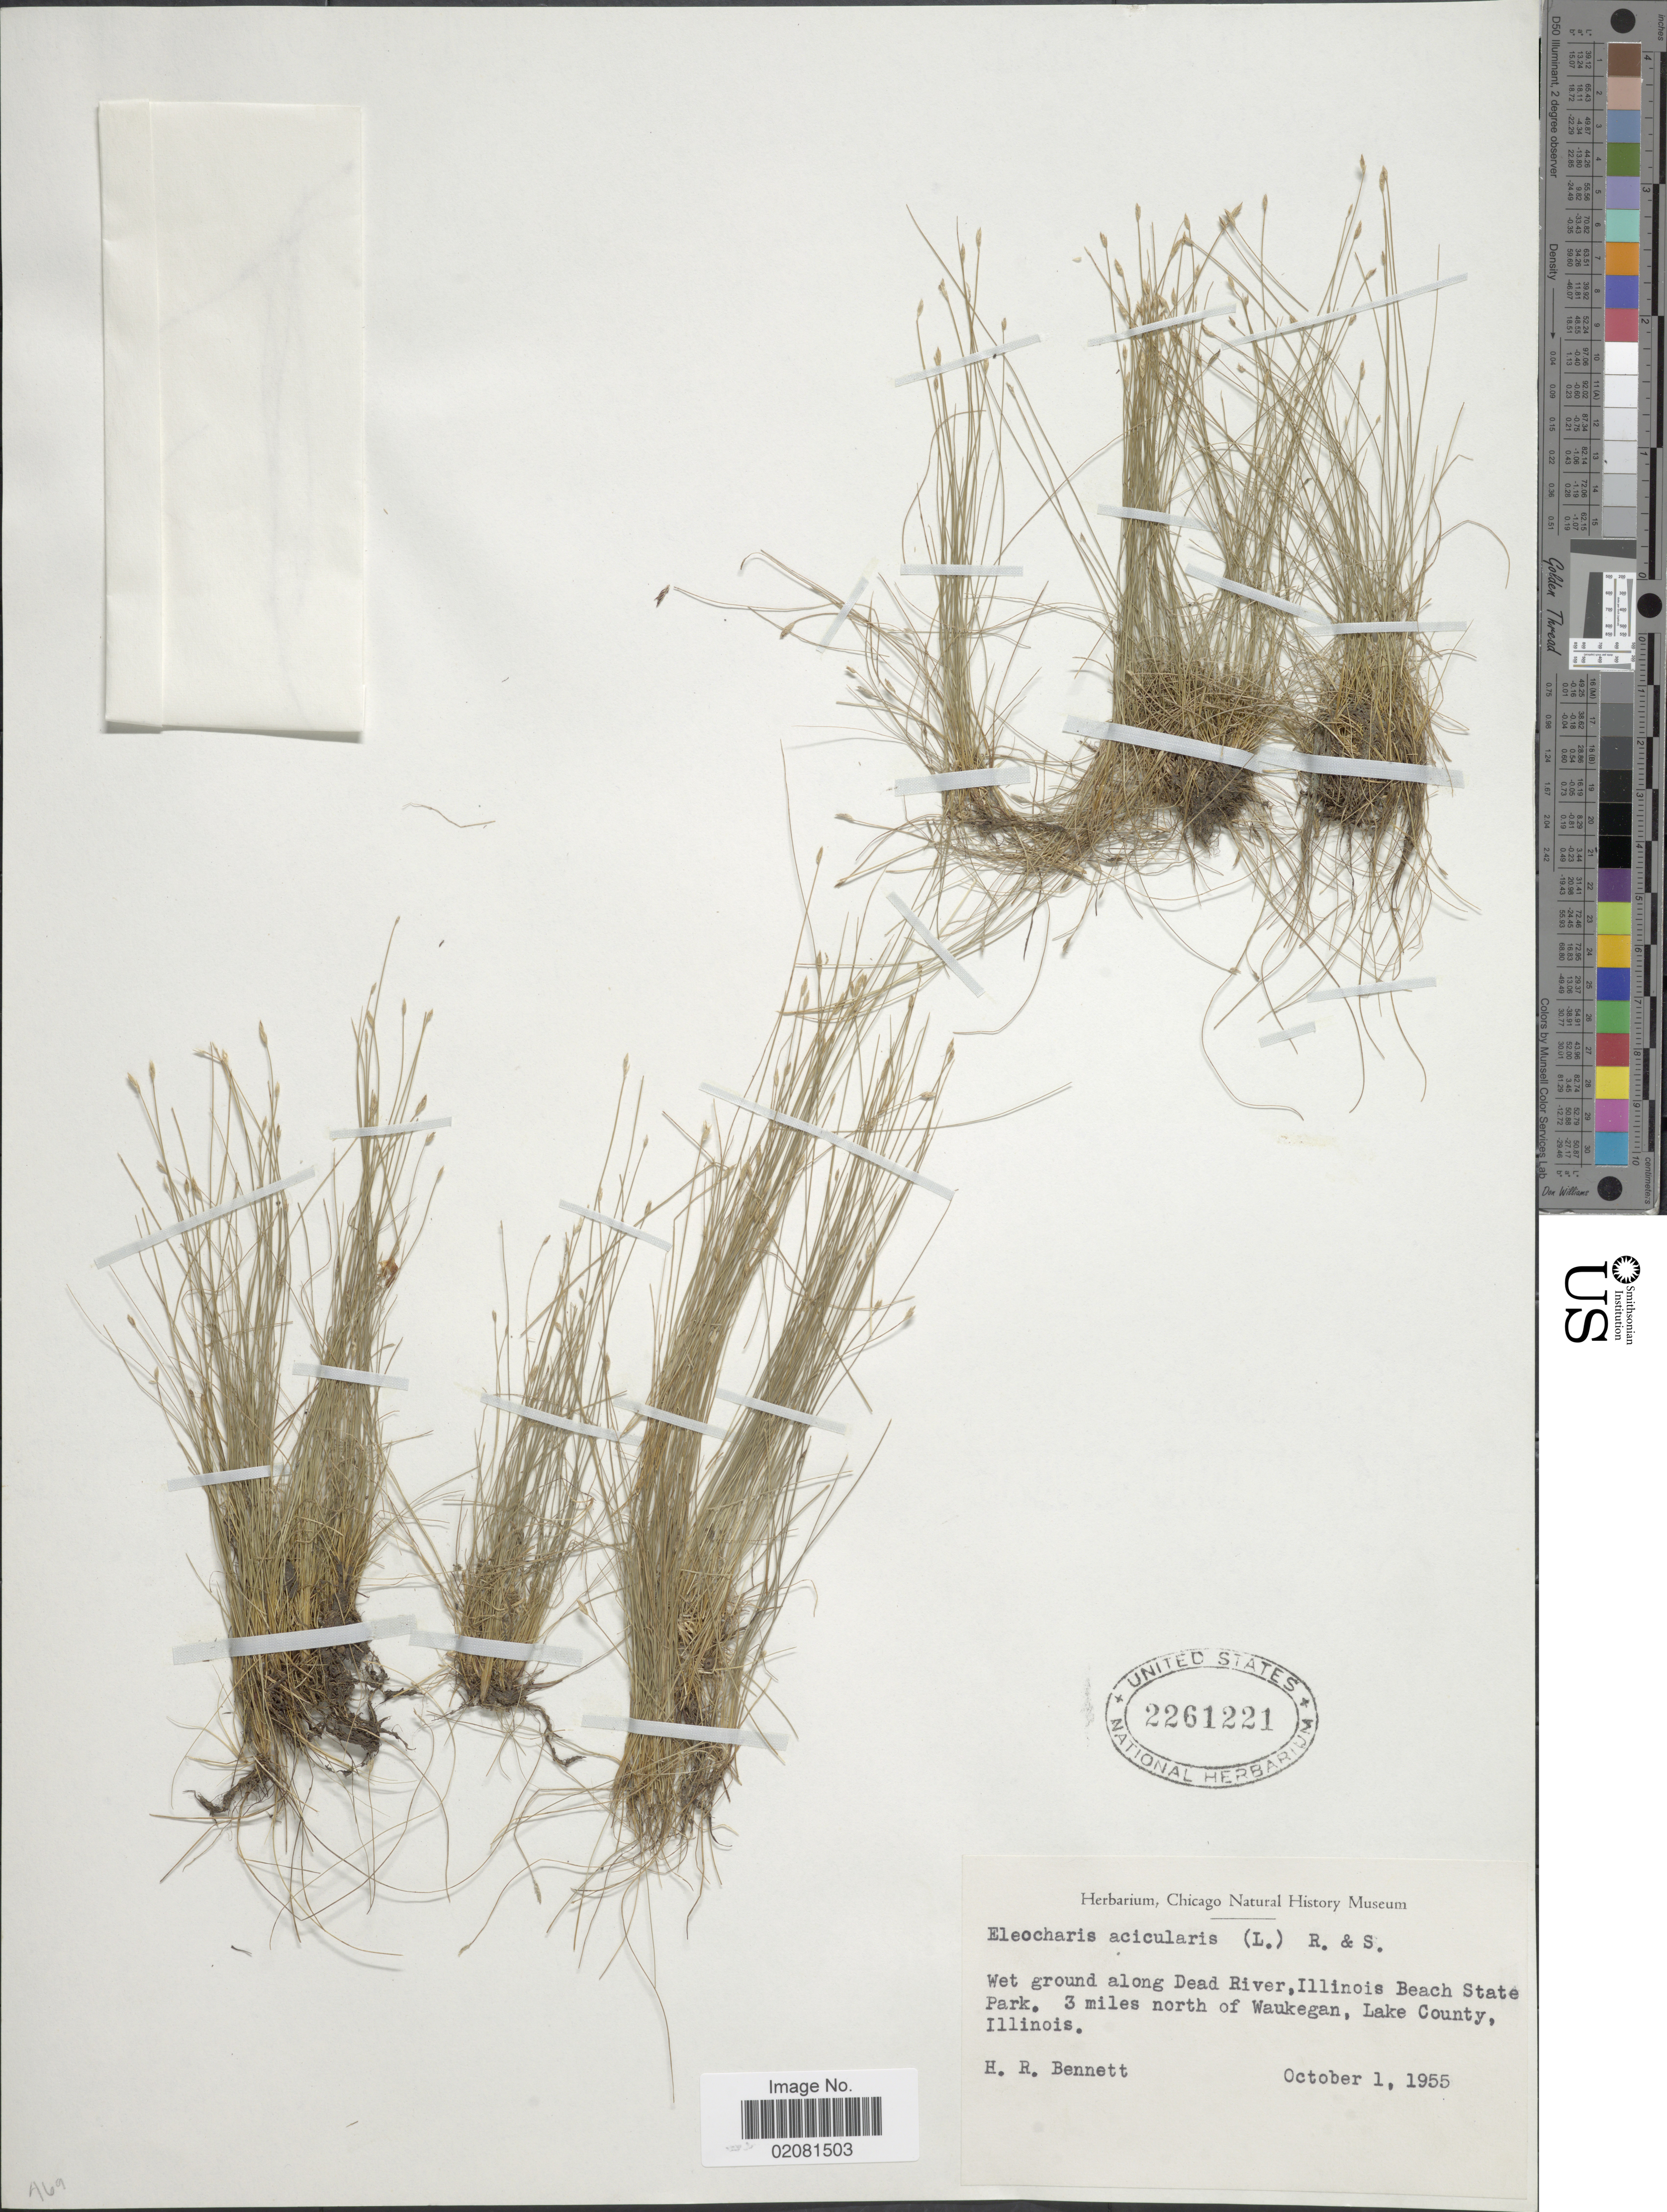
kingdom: Plantae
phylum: Tracheophyta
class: Liliopsida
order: Poales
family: Cyperaceae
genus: Eleocharis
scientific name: Eleocharis acicularis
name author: (L.) Roem. & Schult.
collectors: H. R. Bennett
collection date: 1955-10-01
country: United States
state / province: Illinois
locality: Wet ground along Dead River, Illinois Beach State Park. 3 miles north of Waukegan, Lake County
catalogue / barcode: US 2261221